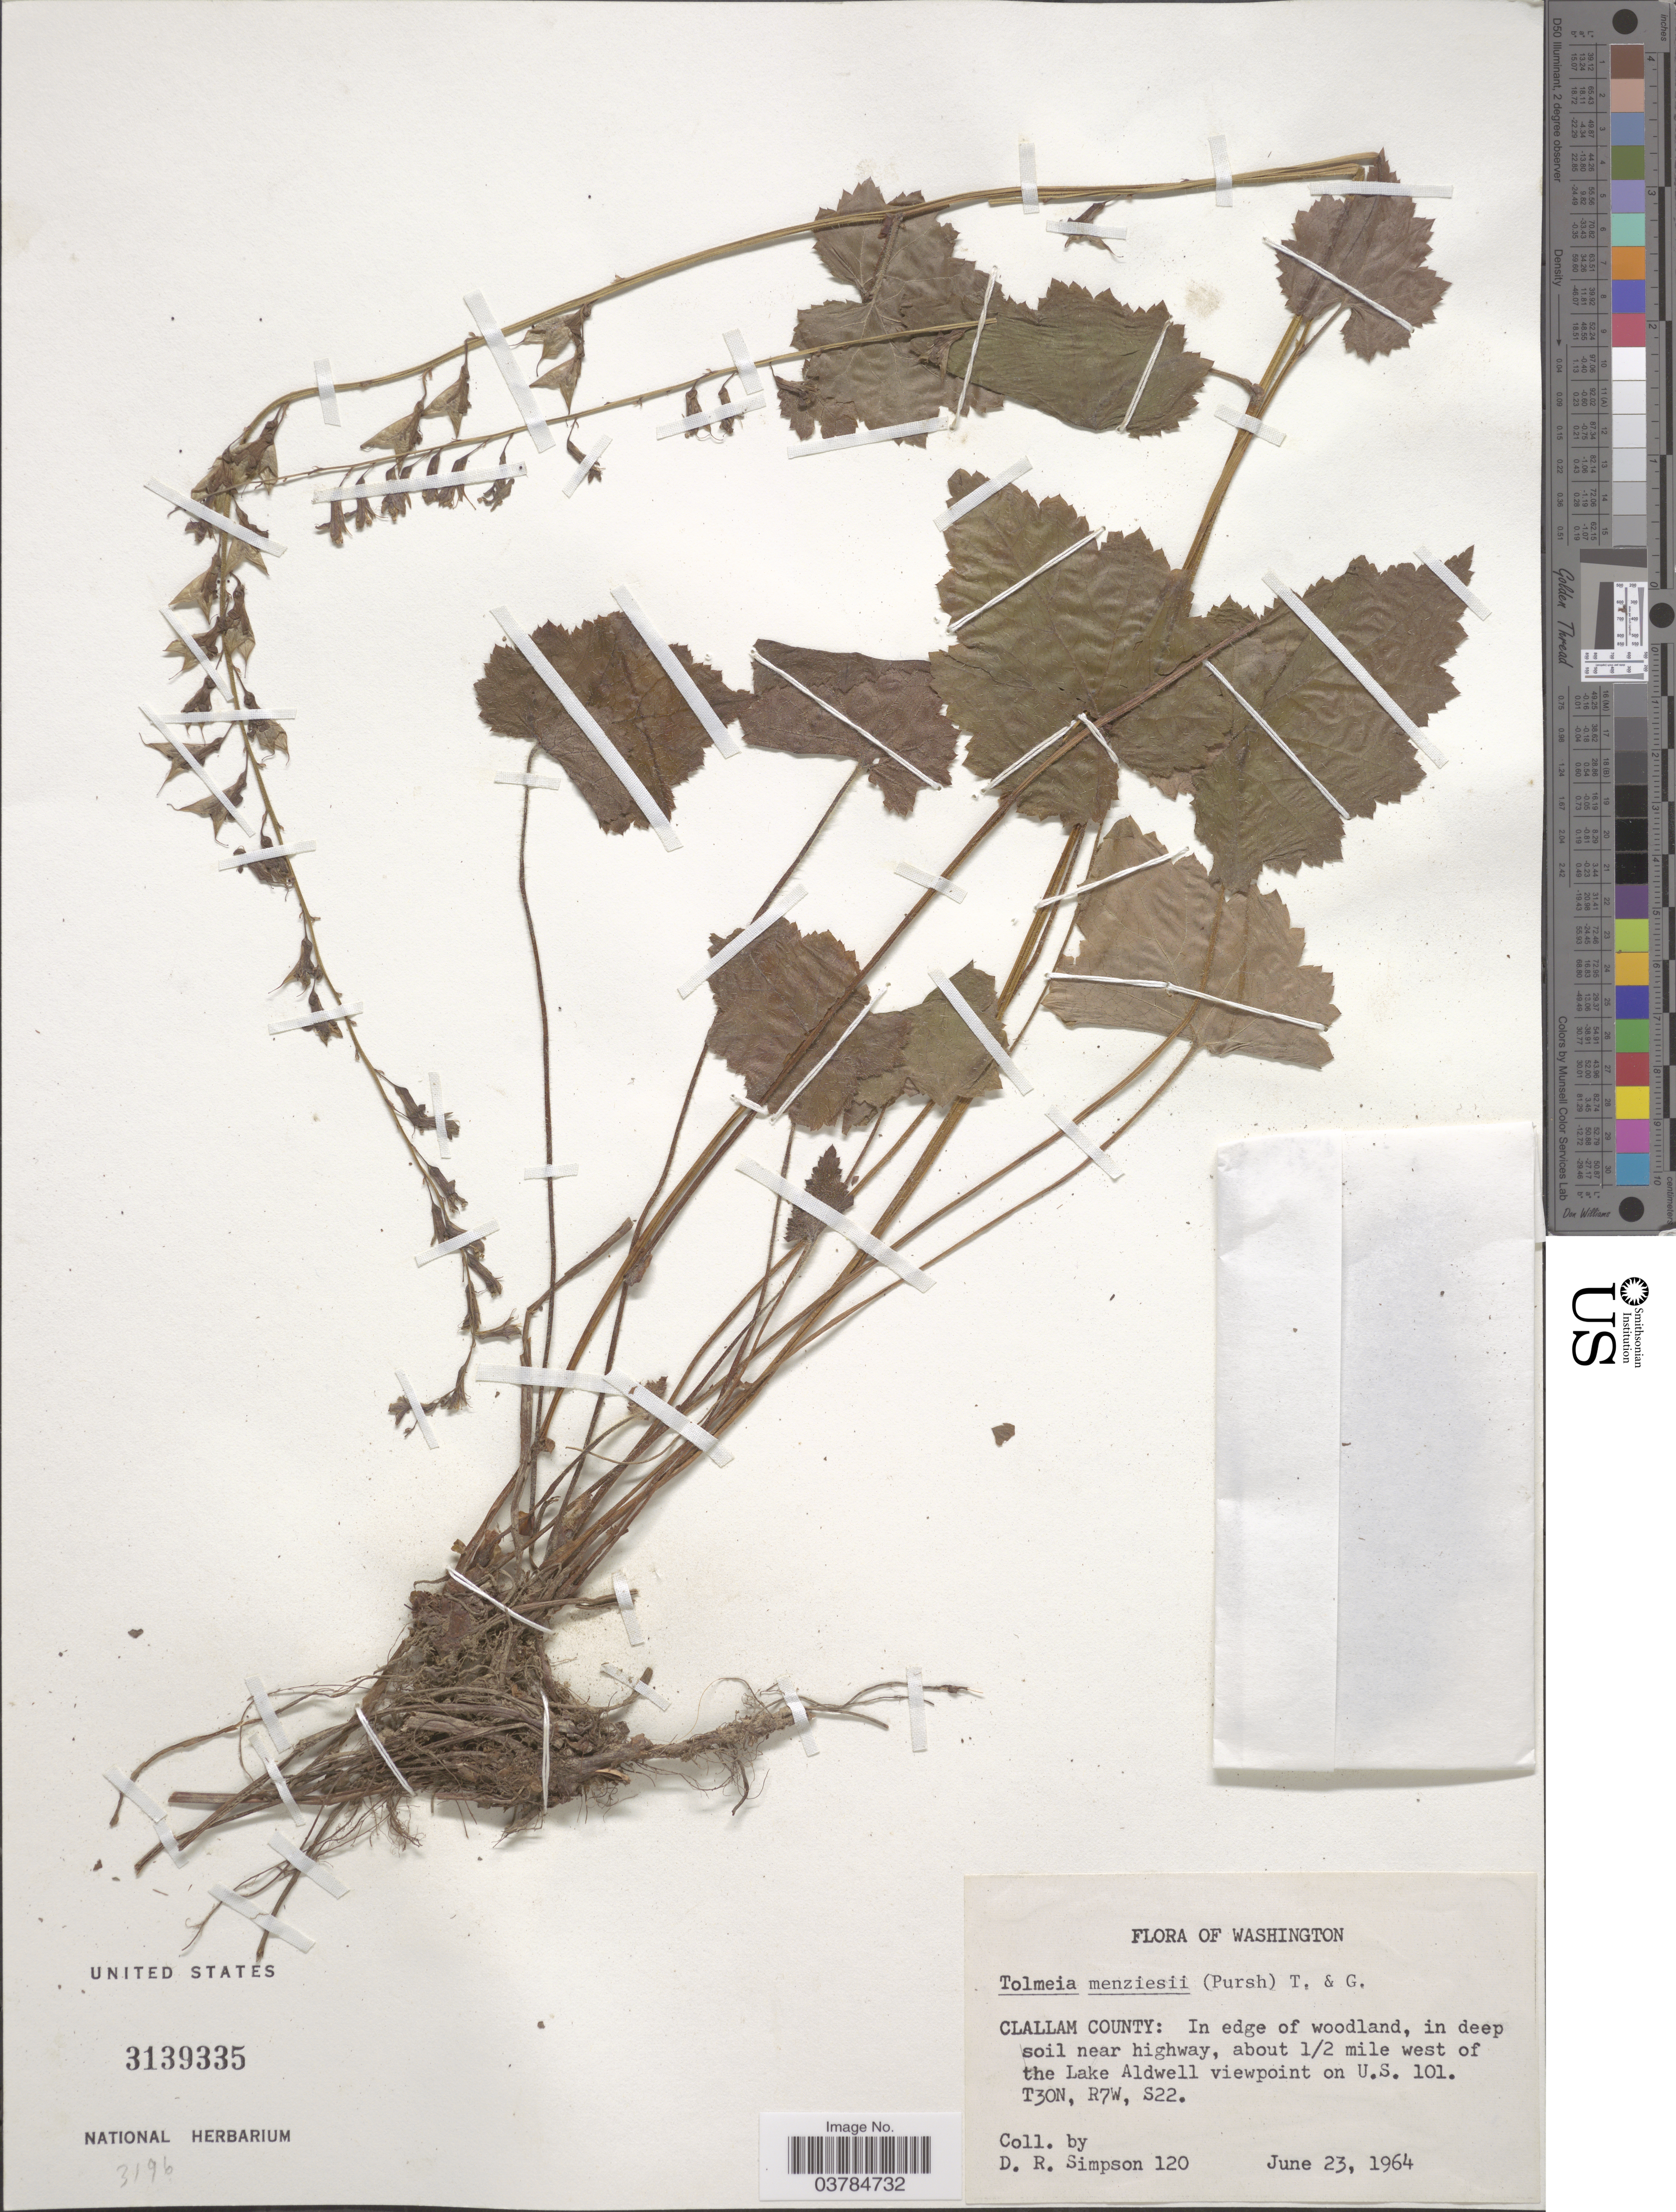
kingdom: Plantae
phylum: Tracheophyta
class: Magnoliopsida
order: Saxifragales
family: Saxifragaceae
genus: Heuchera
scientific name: Heuchera menziesii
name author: (Pursh) Hook.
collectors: D. R. Simpson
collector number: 120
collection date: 1964-06-23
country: United States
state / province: Washington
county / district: Clallam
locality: Clallam County: In edge of woodland, in deep soil near highway, about ½ mile west of the Lake Aldwell viewpoint on U.S. 101. T30N, R7W, S22.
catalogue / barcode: US 3139335